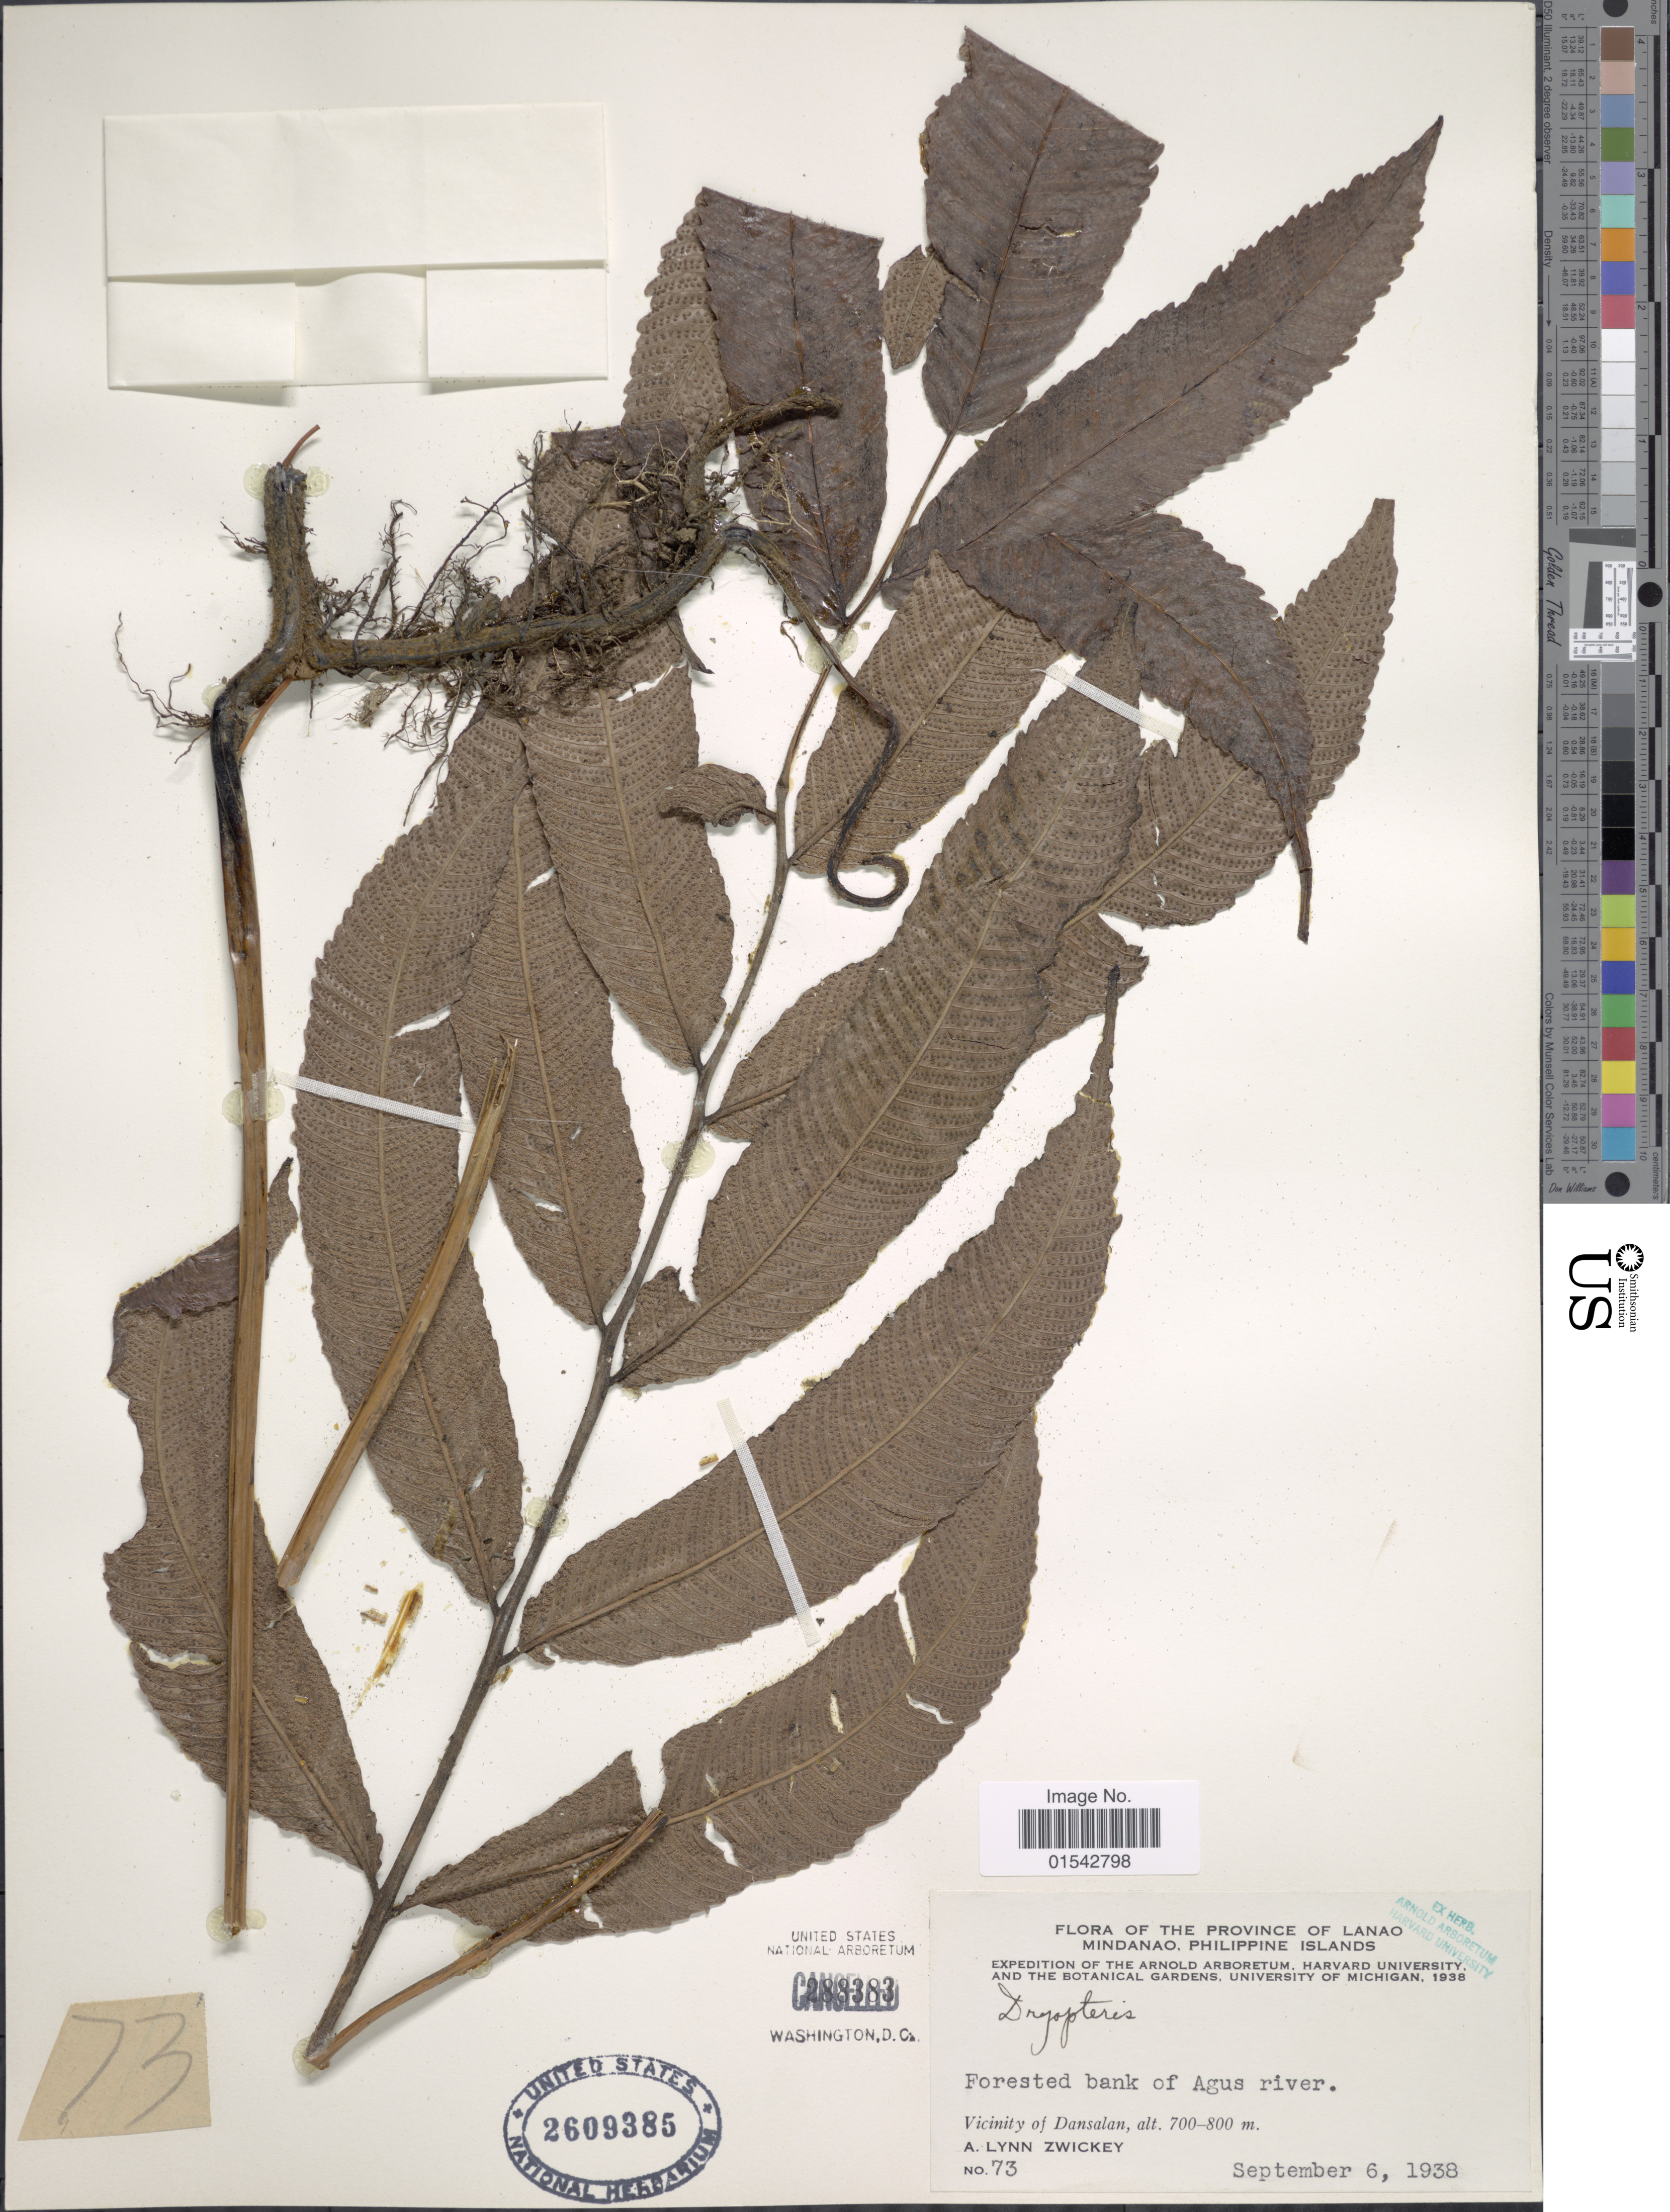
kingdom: Plantae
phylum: Tracheophyta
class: Polypodiopsida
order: Polypodiales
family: Thelypteridaceae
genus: Cyclosorus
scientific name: Cyclosorus sp.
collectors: A. Zwickey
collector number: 73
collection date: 1938-09-06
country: Philippines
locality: Province of Lanao, Mindanao, Philippine Islands, Vicinity of Dansalan, forested bank of Agus river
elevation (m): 700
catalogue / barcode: US 2609385